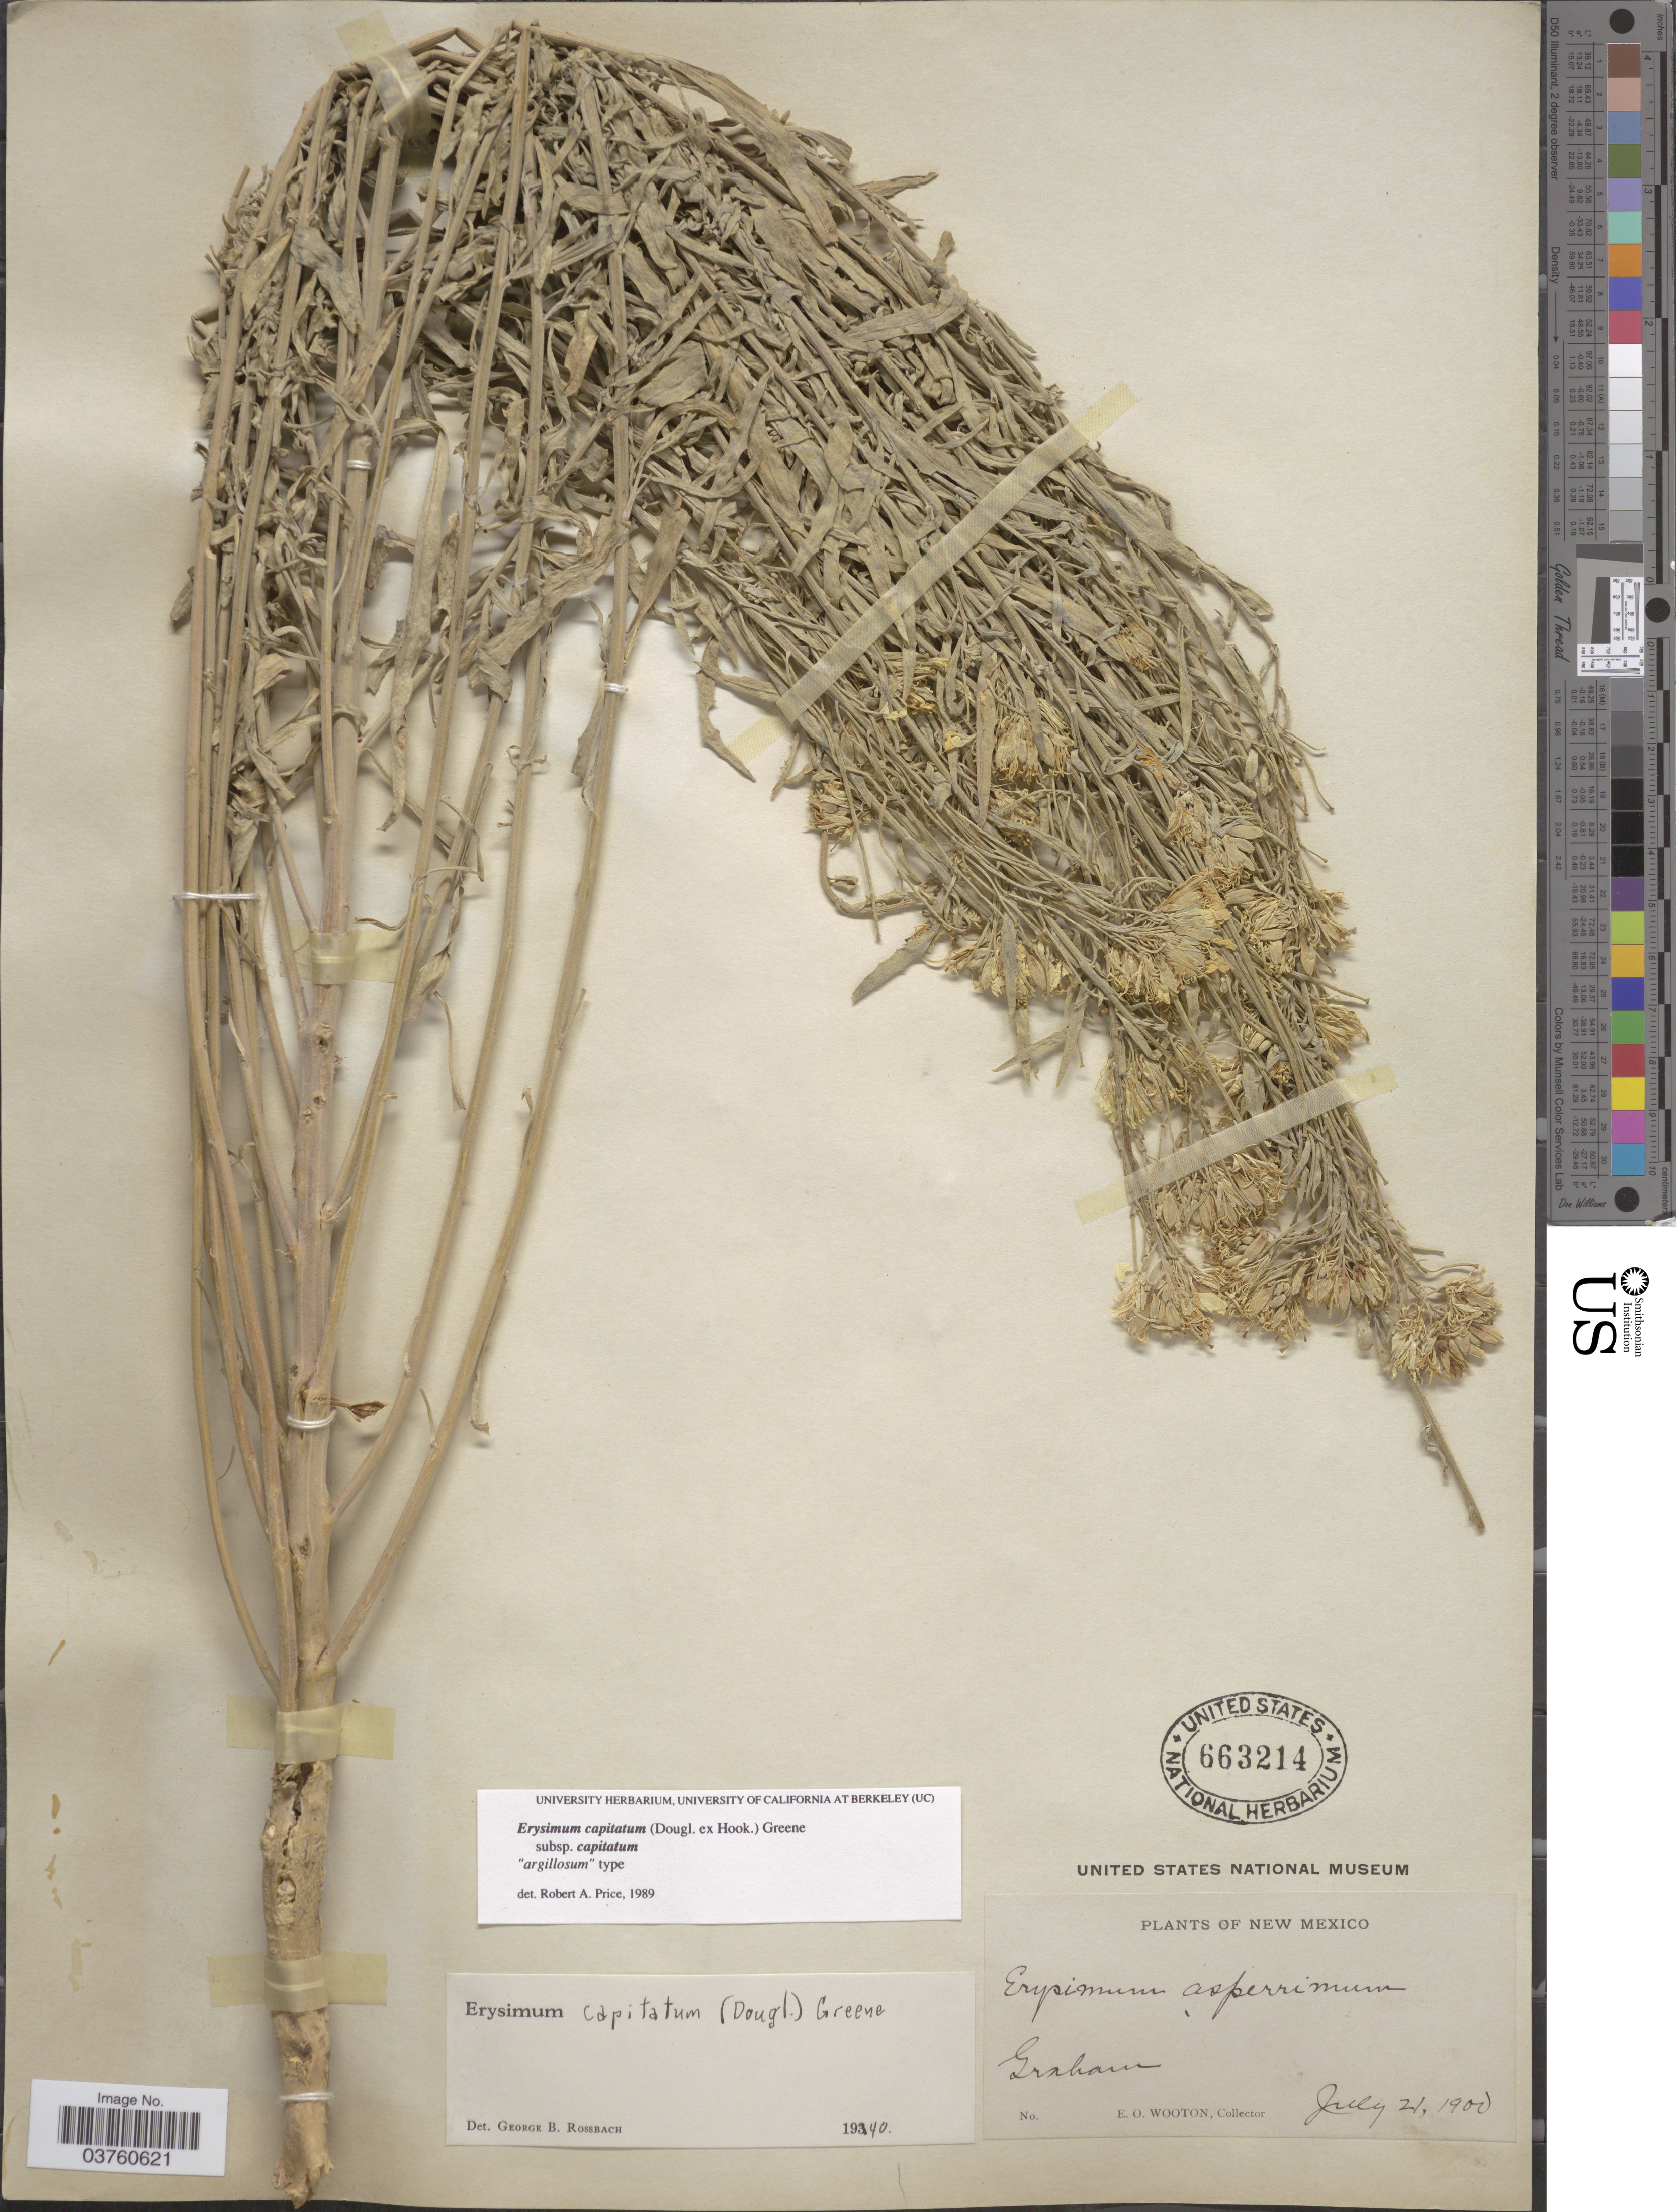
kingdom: Plantae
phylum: Tracheophyta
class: Magnoliopsida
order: Brassicales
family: Brassicaceae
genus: Erysimum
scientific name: Erysimum capitatum subsp. capitatum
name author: (Douglas ex Hook.) Greene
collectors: E. O. Wooton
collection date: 1900-07-21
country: United States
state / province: New Mexico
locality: Graham.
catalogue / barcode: US 663214